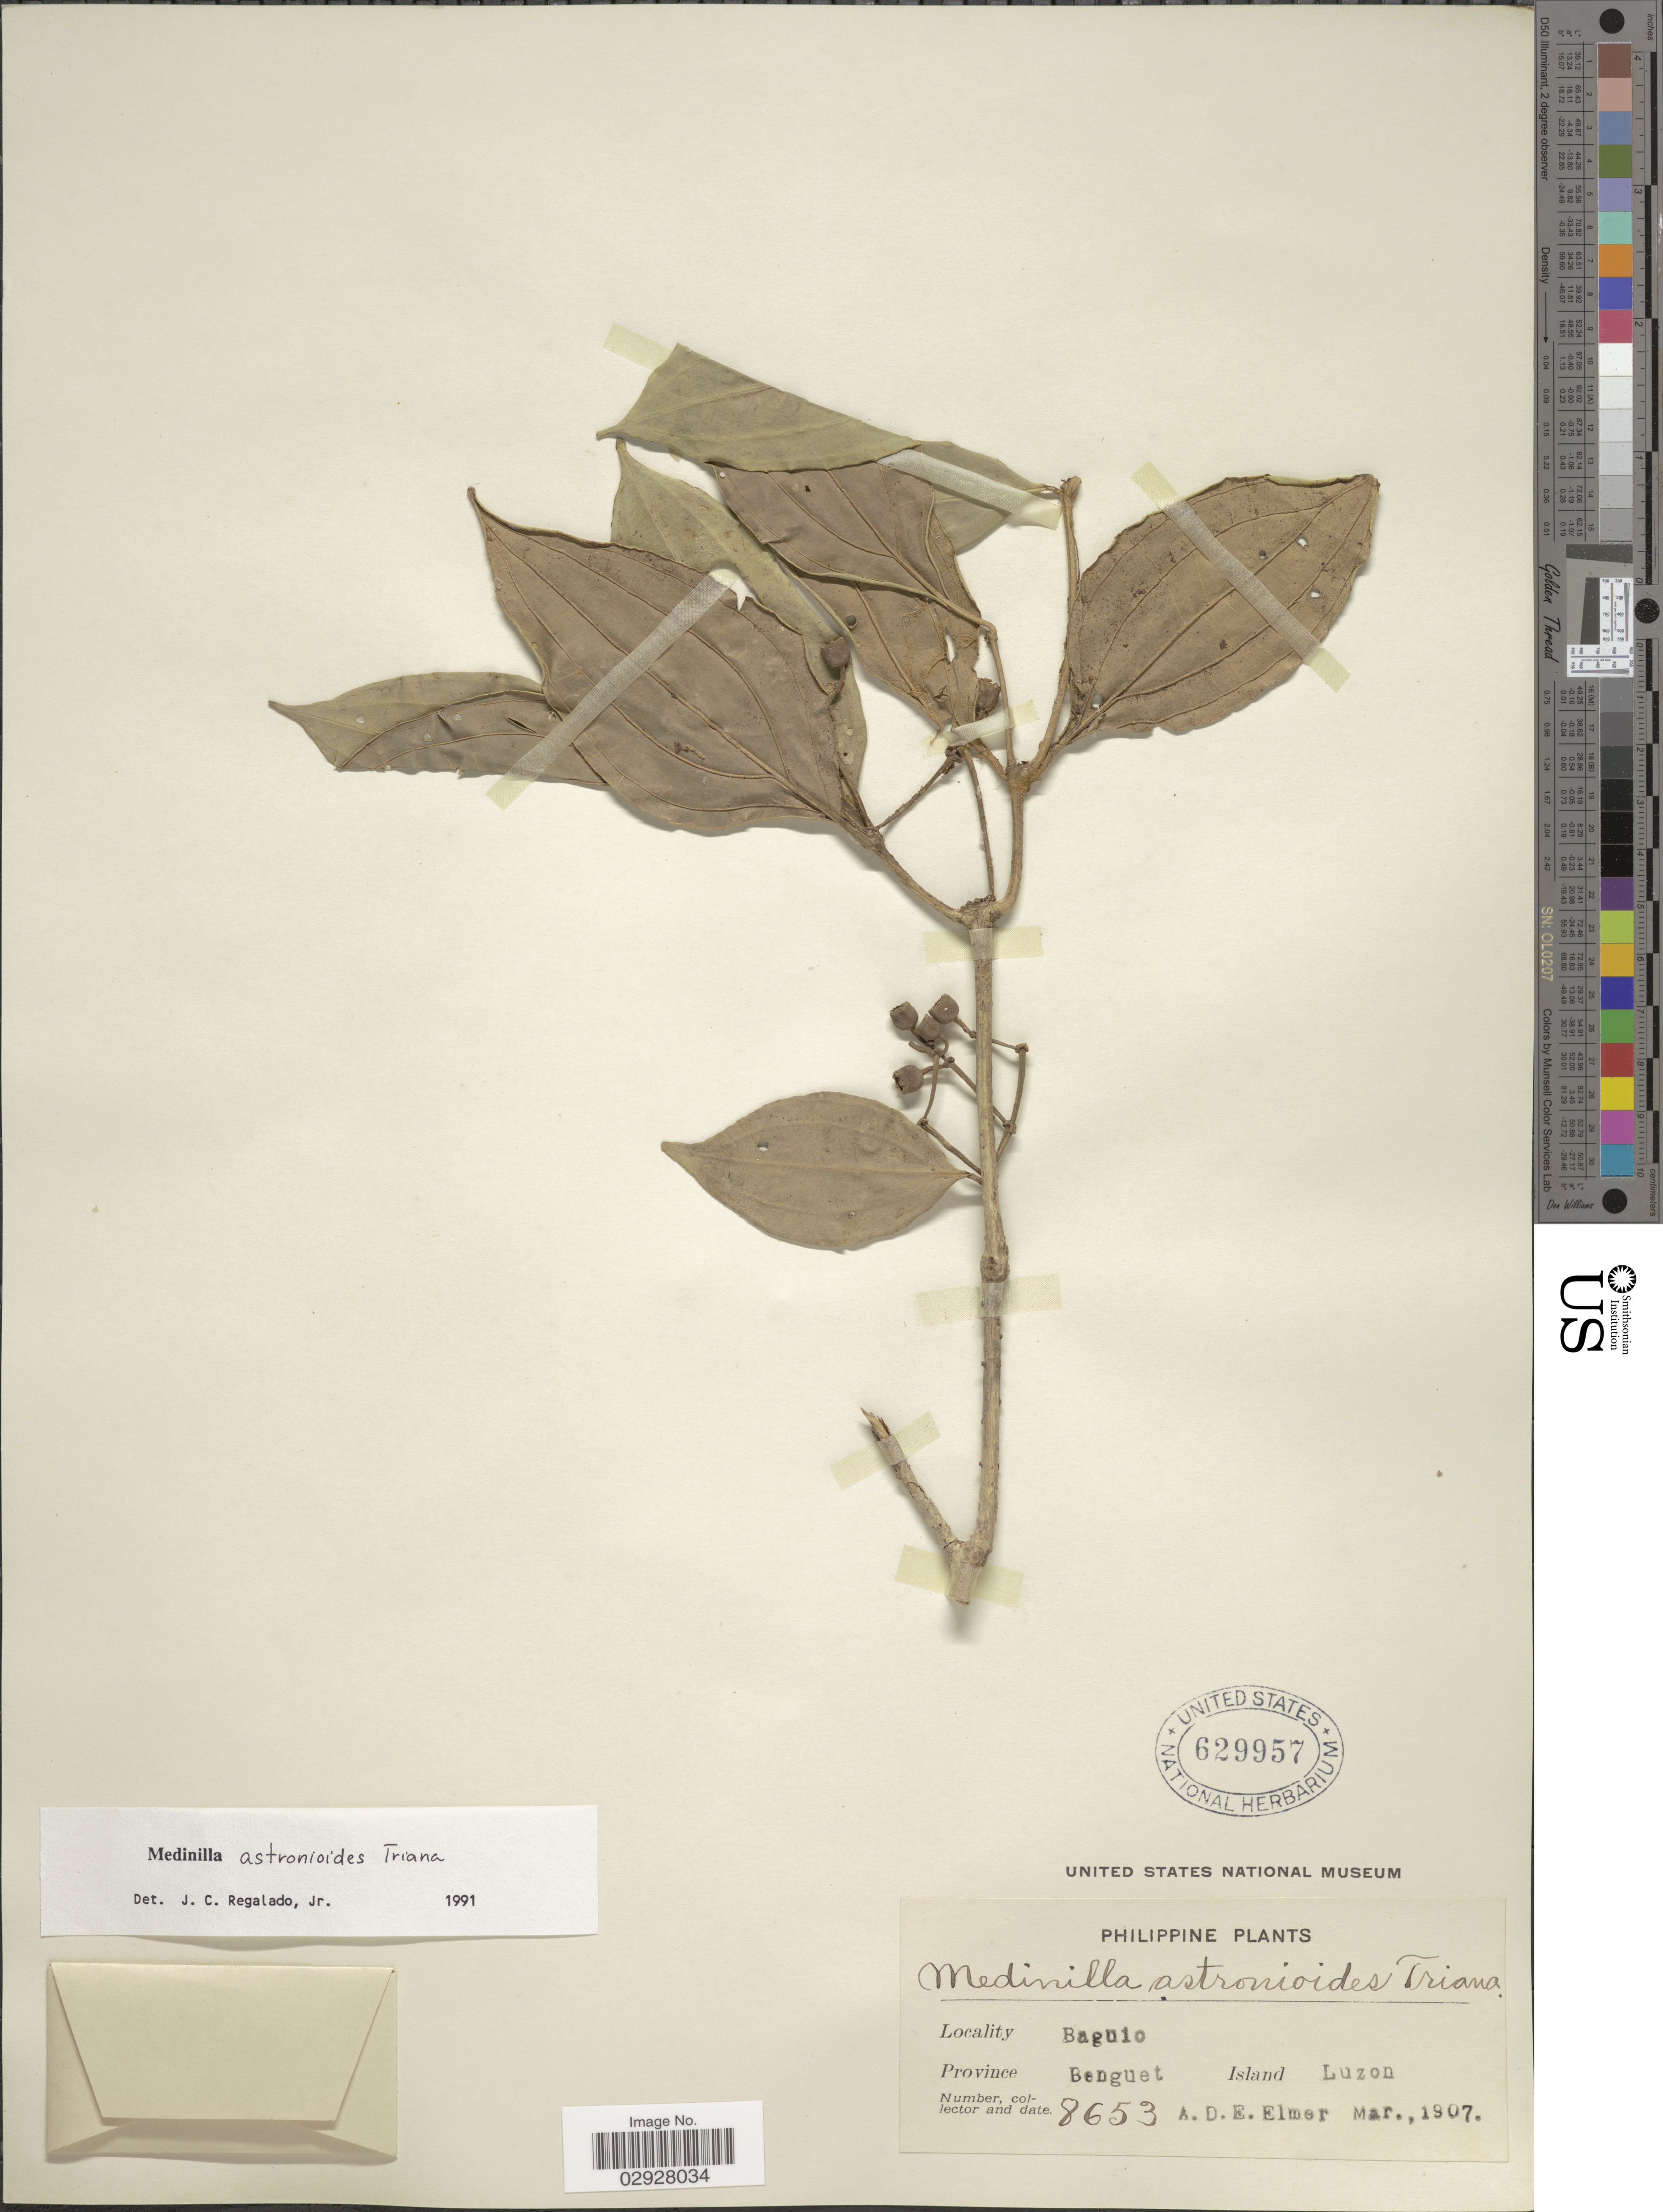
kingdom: Plantae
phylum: Tracheophyta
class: Magnoliopsida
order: Myrtales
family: Melastomataceae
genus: Medinilla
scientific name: Medinilla astronioides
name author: Triana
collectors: A. D. E. Elmer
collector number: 8653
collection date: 1907-03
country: Philippines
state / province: Cordillera (Administrative Region)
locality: Baguio, Province Benguet, Island Luzon.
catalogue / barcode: US 629957